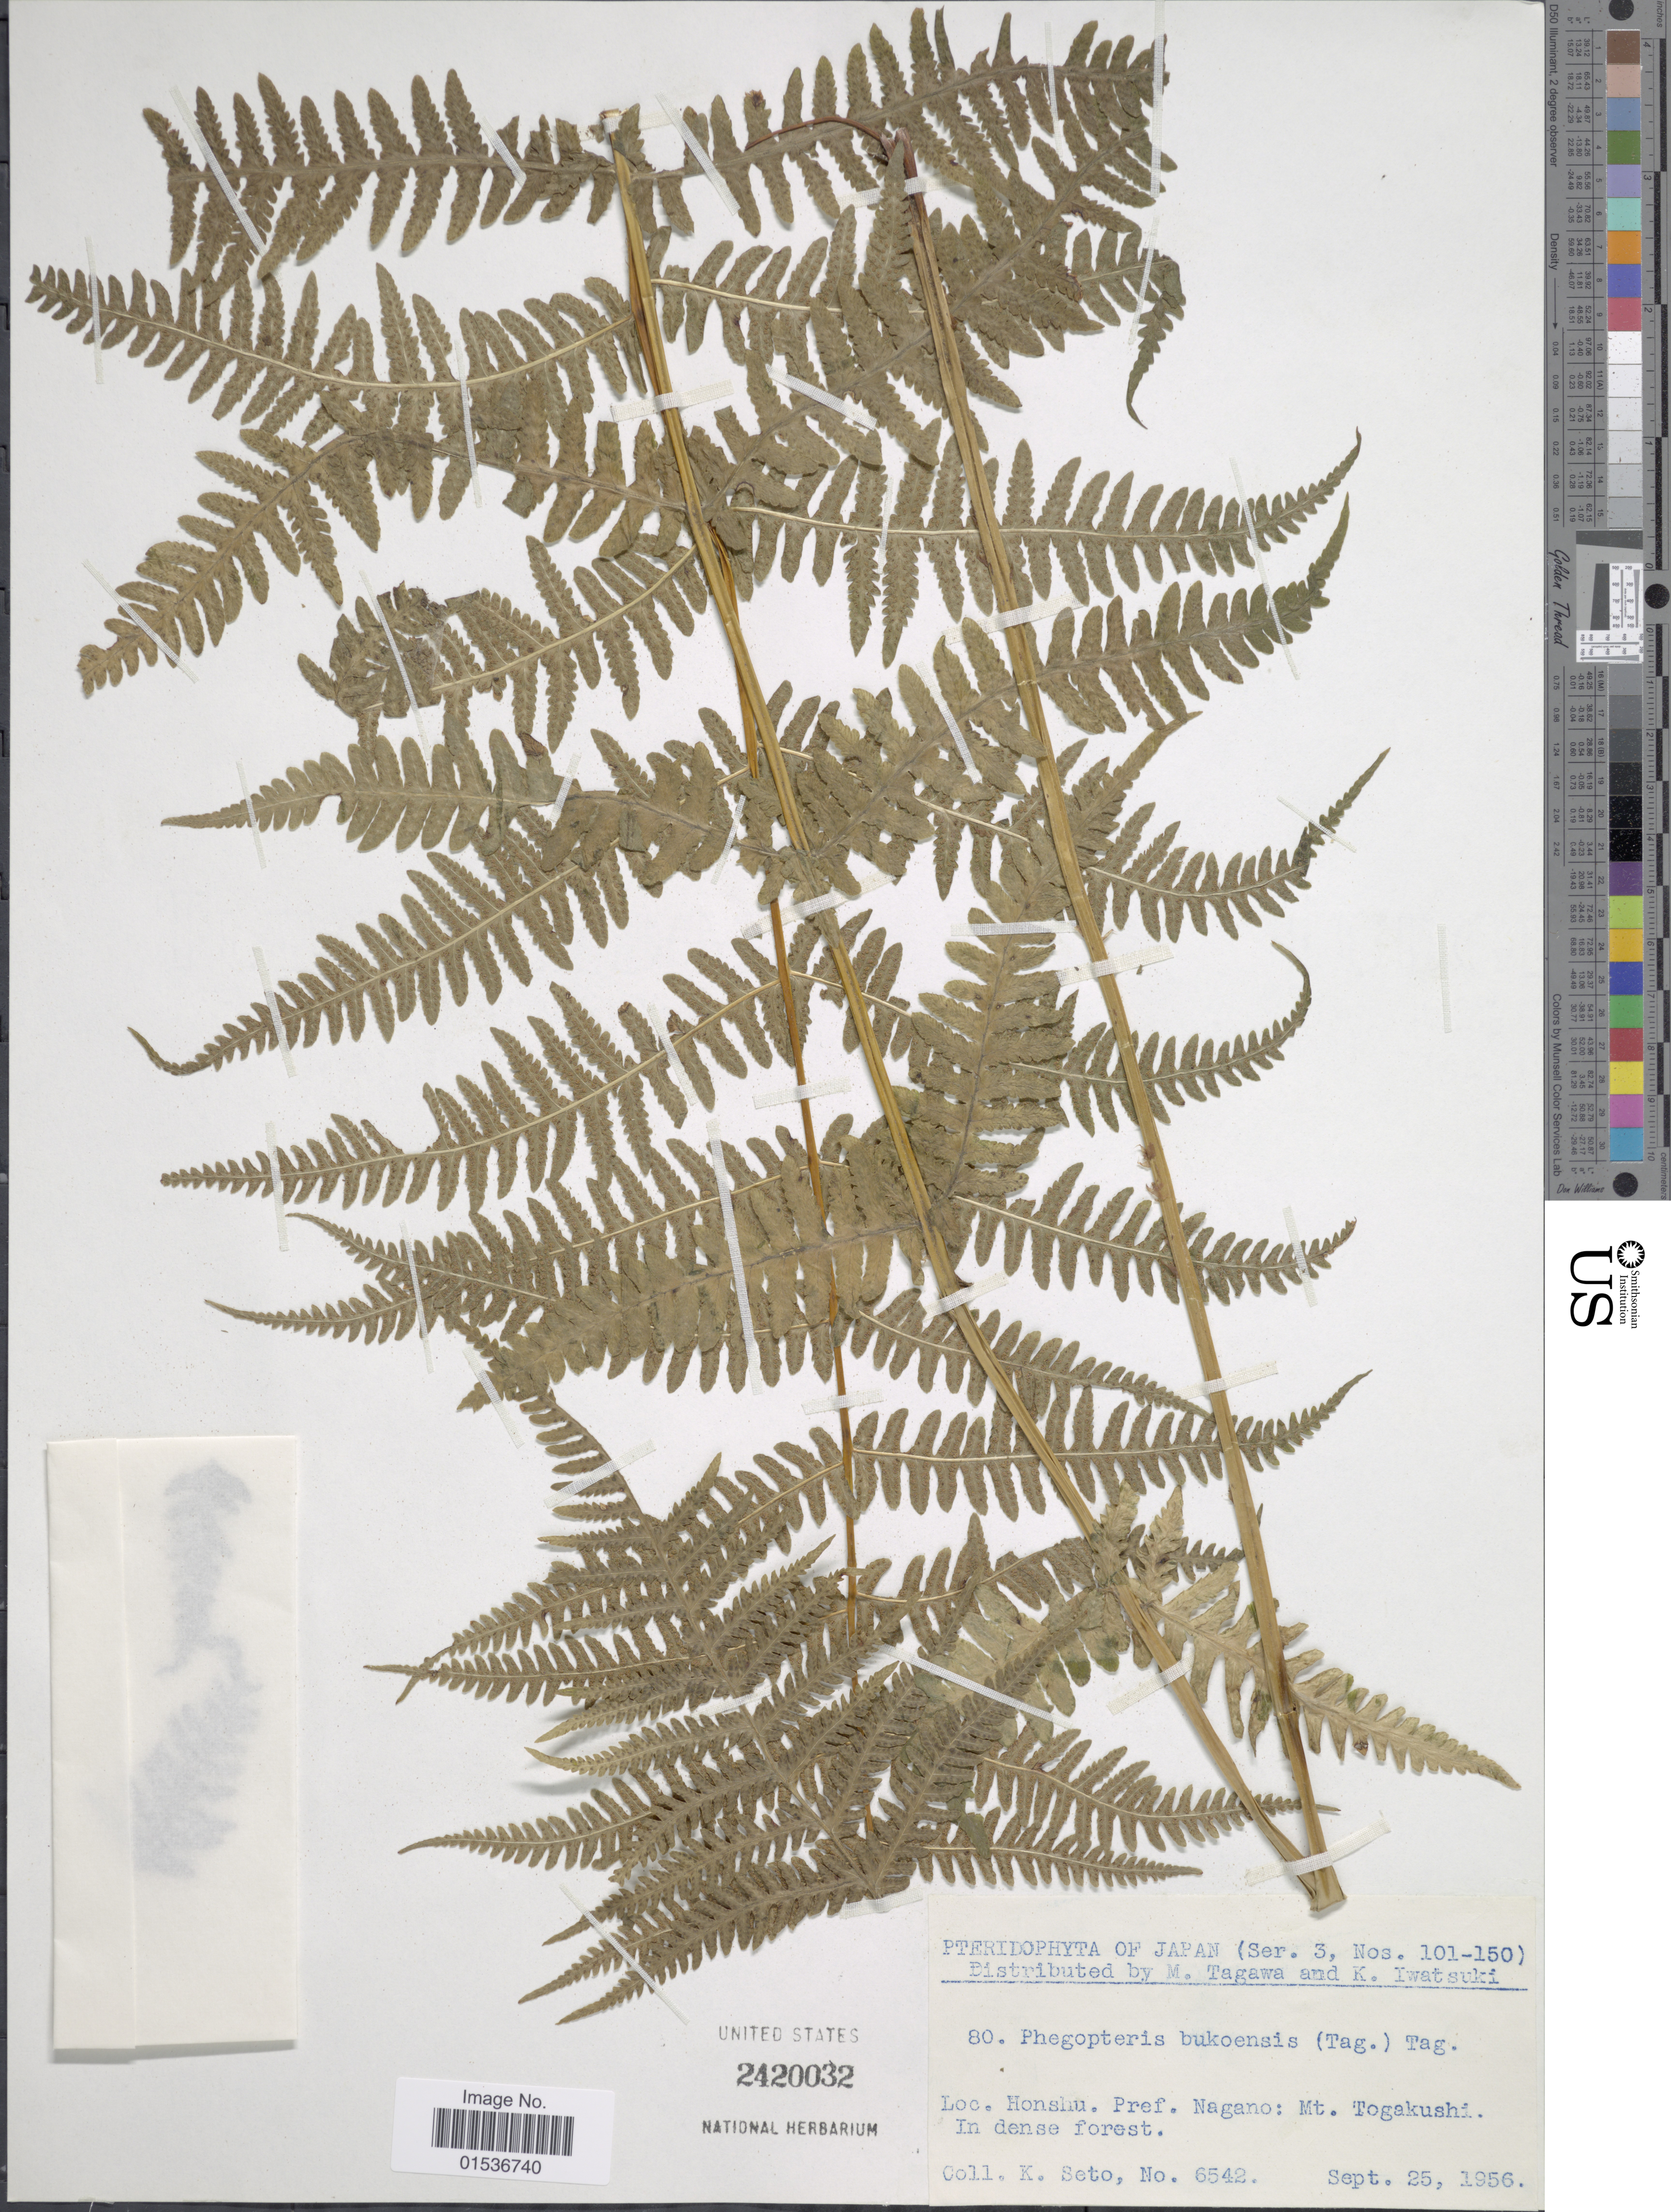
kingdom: Plantae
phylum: Tracheophyta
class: Polypodiopsida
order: Polypodiales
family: Thelypteridaceae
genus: Pseudophegopteris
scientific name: Pseudophegopteris bukoensis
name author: (Tagawa) Holttum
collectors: K. Seto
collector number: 6542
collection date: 1956-09-25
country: Japan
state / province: Nagano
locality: Japan, Honshu. Pref. Nagano: Mt. Togakushi.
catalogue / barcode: US 2420032